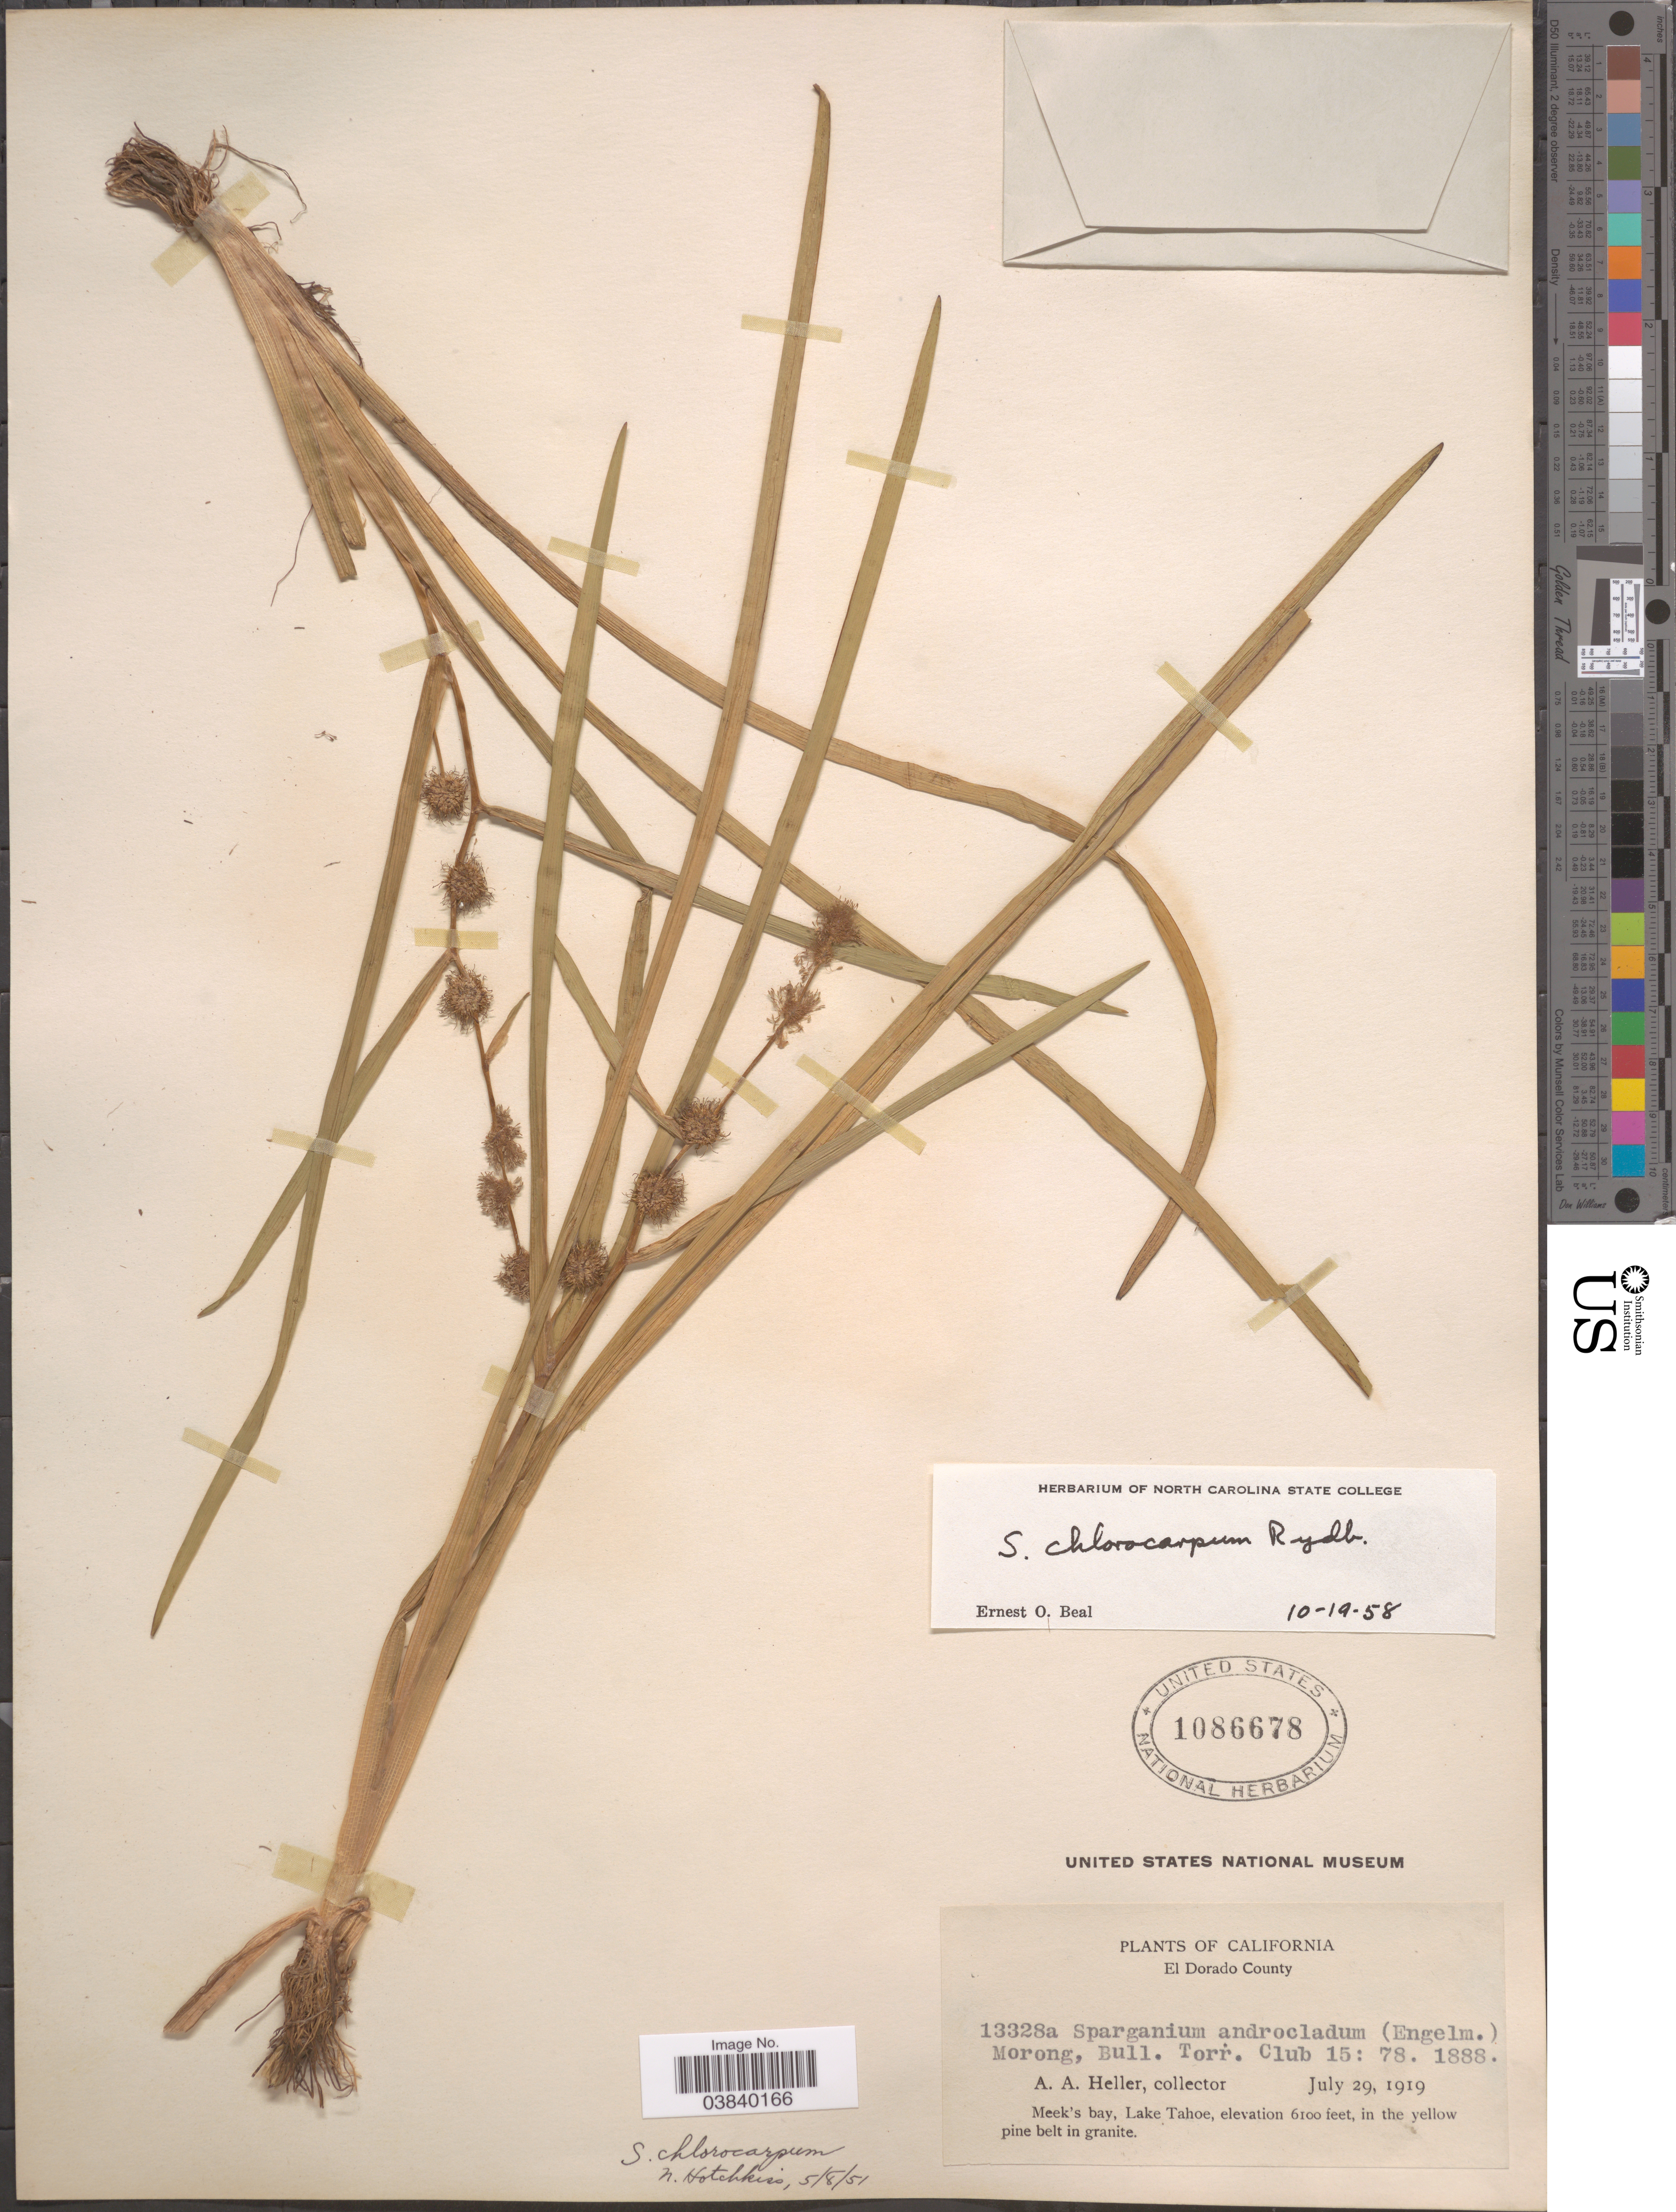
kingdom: Plantae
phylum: Tracheophyta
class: Liliopsida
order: Poales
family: Typhaceae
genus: Sparganium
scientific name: Sparganium chlorocarpum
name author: Rydb.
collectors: A. A. Heller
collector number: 13328a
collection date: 1919-07-29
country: United States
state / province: California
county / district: El Dorado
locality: El Dorado County. Meek's bay, Lake Tahoe.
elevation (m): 1859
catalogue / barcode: US 1086678